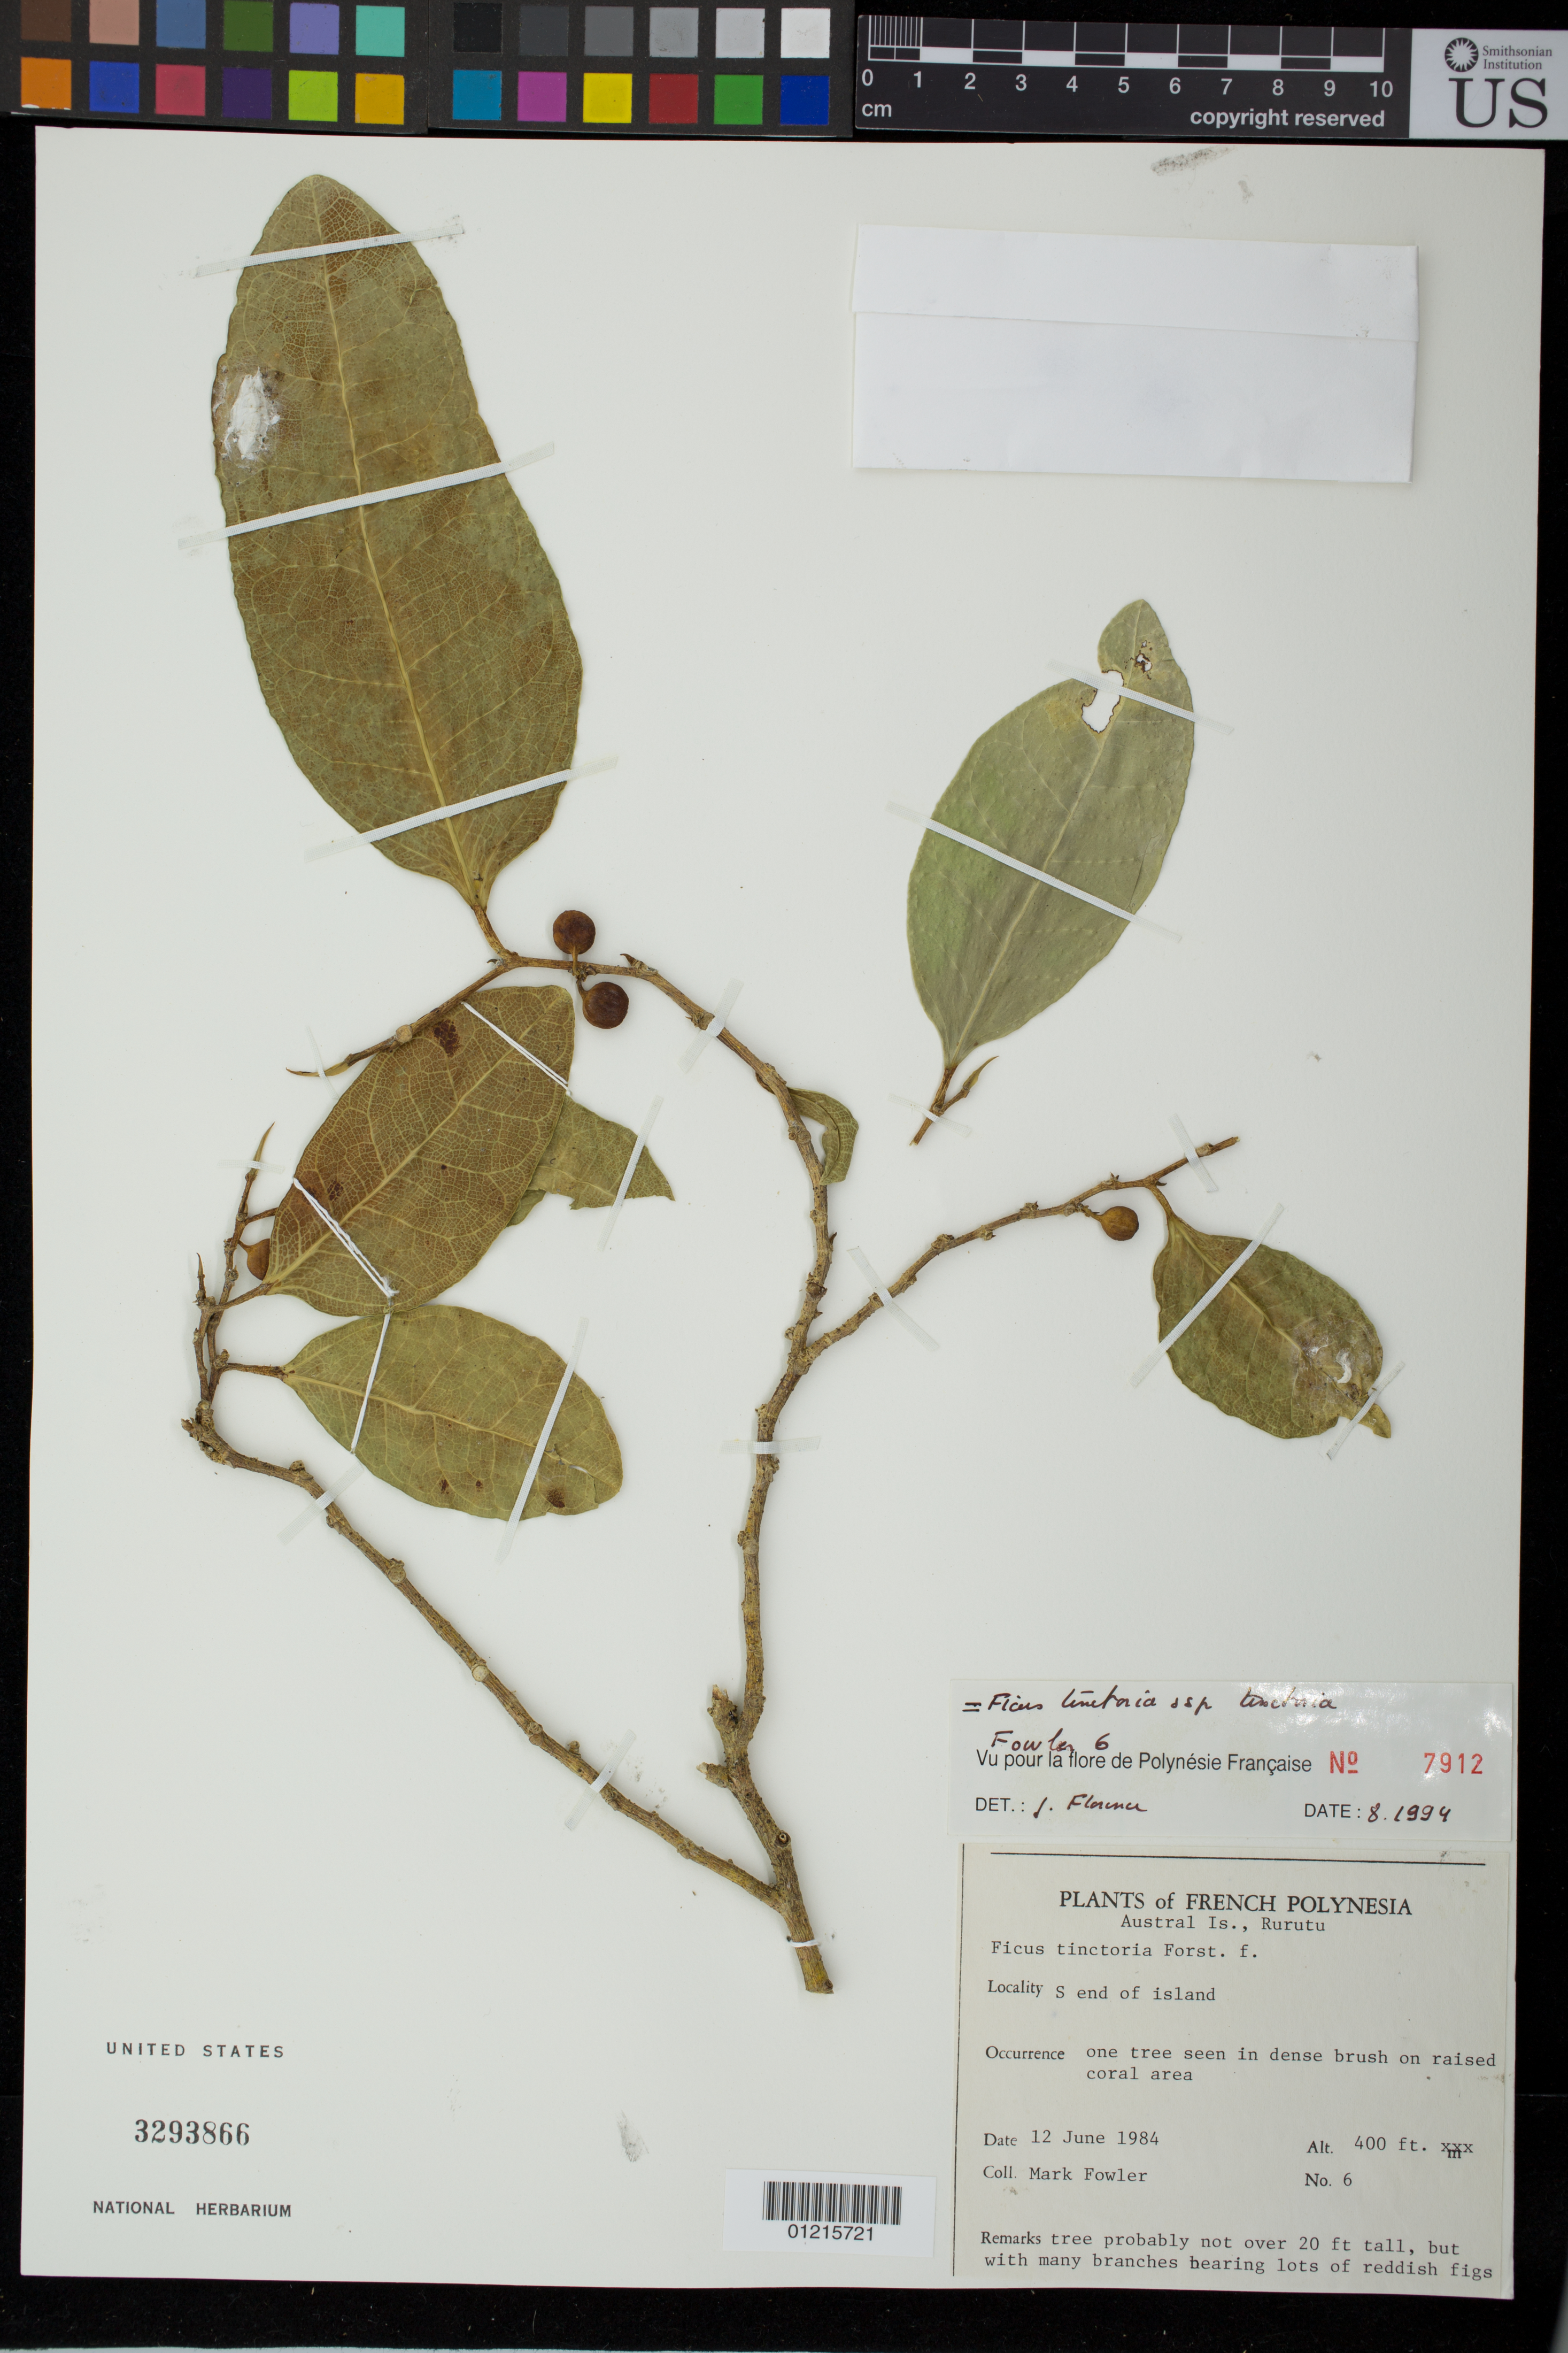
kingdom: Plantae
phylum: Tracheophyta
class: Magnoliopsida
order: Rosales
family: Moraceae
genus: Ficus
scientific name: Ficus tinctoria subsp. tinctoria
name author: G. Forst.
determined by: Florence, J.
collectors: M. Fowler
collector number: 6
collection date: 1984-06-12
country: French Polynesia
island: Rurutu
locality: S end of island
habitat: Dense brush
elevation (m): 122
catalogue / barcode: US 3293866